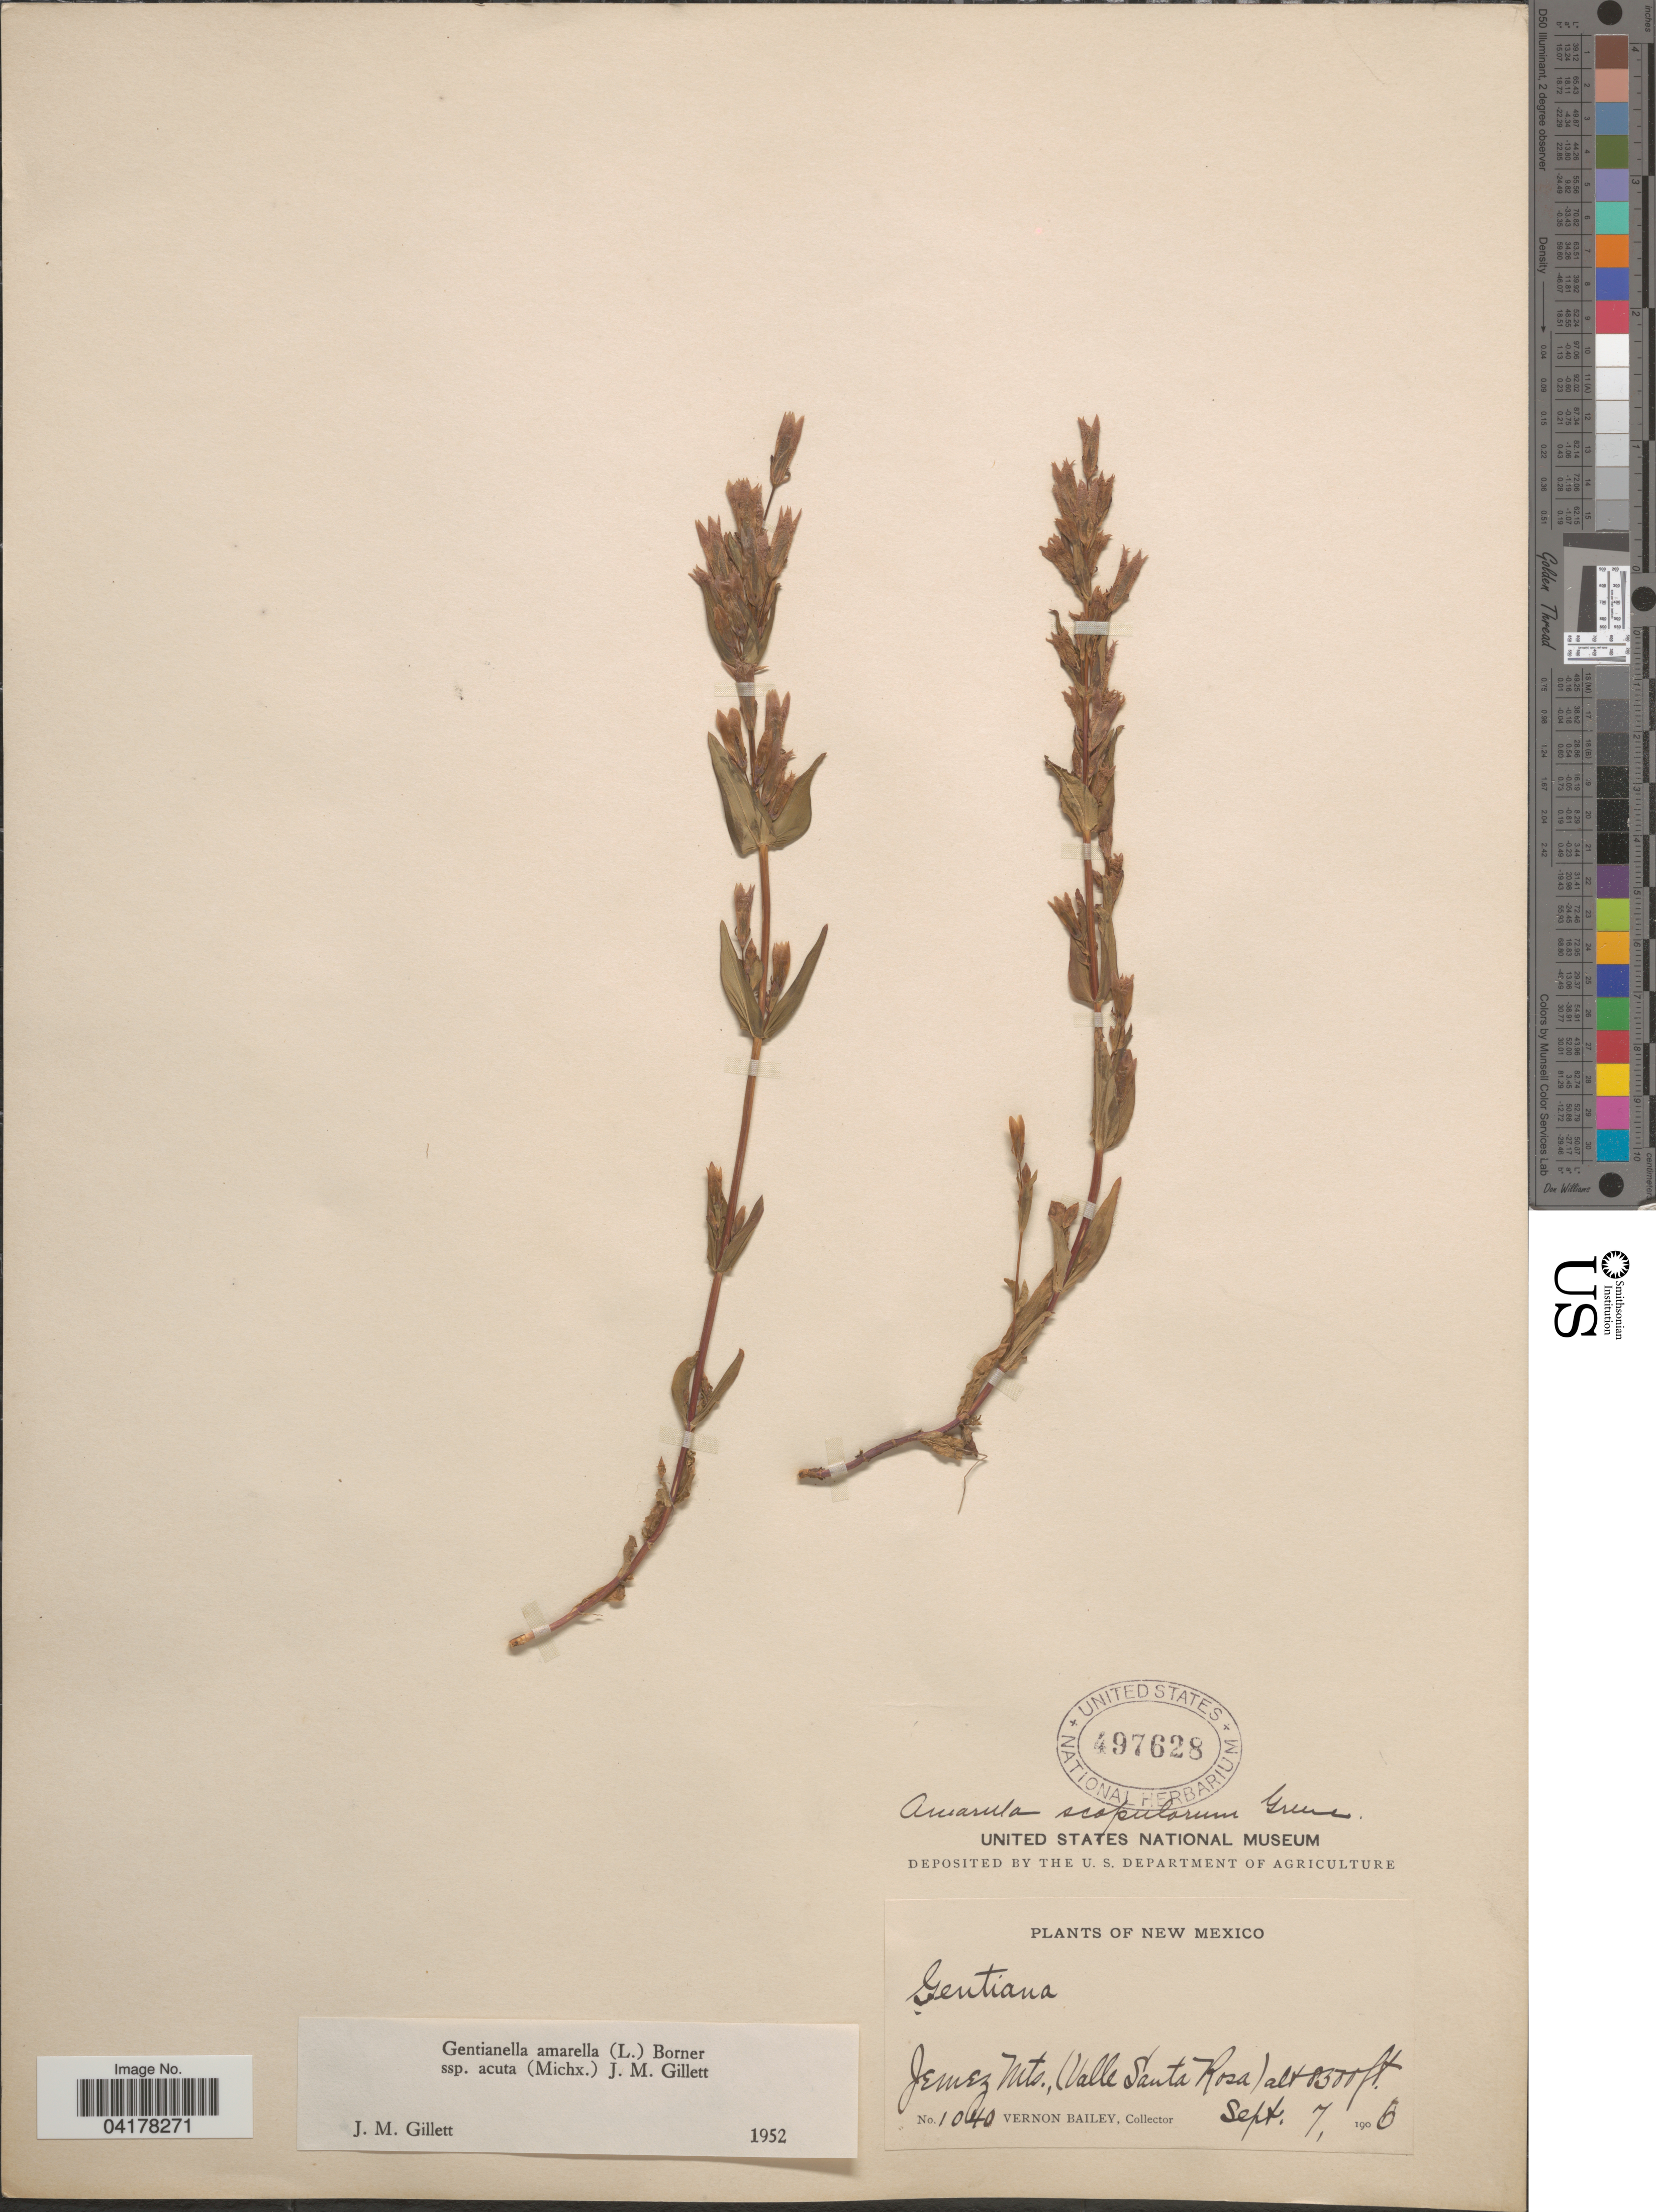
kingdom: Plantae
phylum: Tracheophyta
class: Magnoliopsida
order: Gentianales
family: Gentianaceae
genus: Gentianella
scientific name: Gentianella amarella subsp. acuta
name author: (Michx.) J.M. Gillett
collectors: V. O. Bailey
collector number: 1040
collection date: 1906-09-07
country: United States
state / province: New Mexico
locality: Jemez Mts., (Valle Santa Rosa).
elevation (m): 2530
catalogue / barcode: US 497628